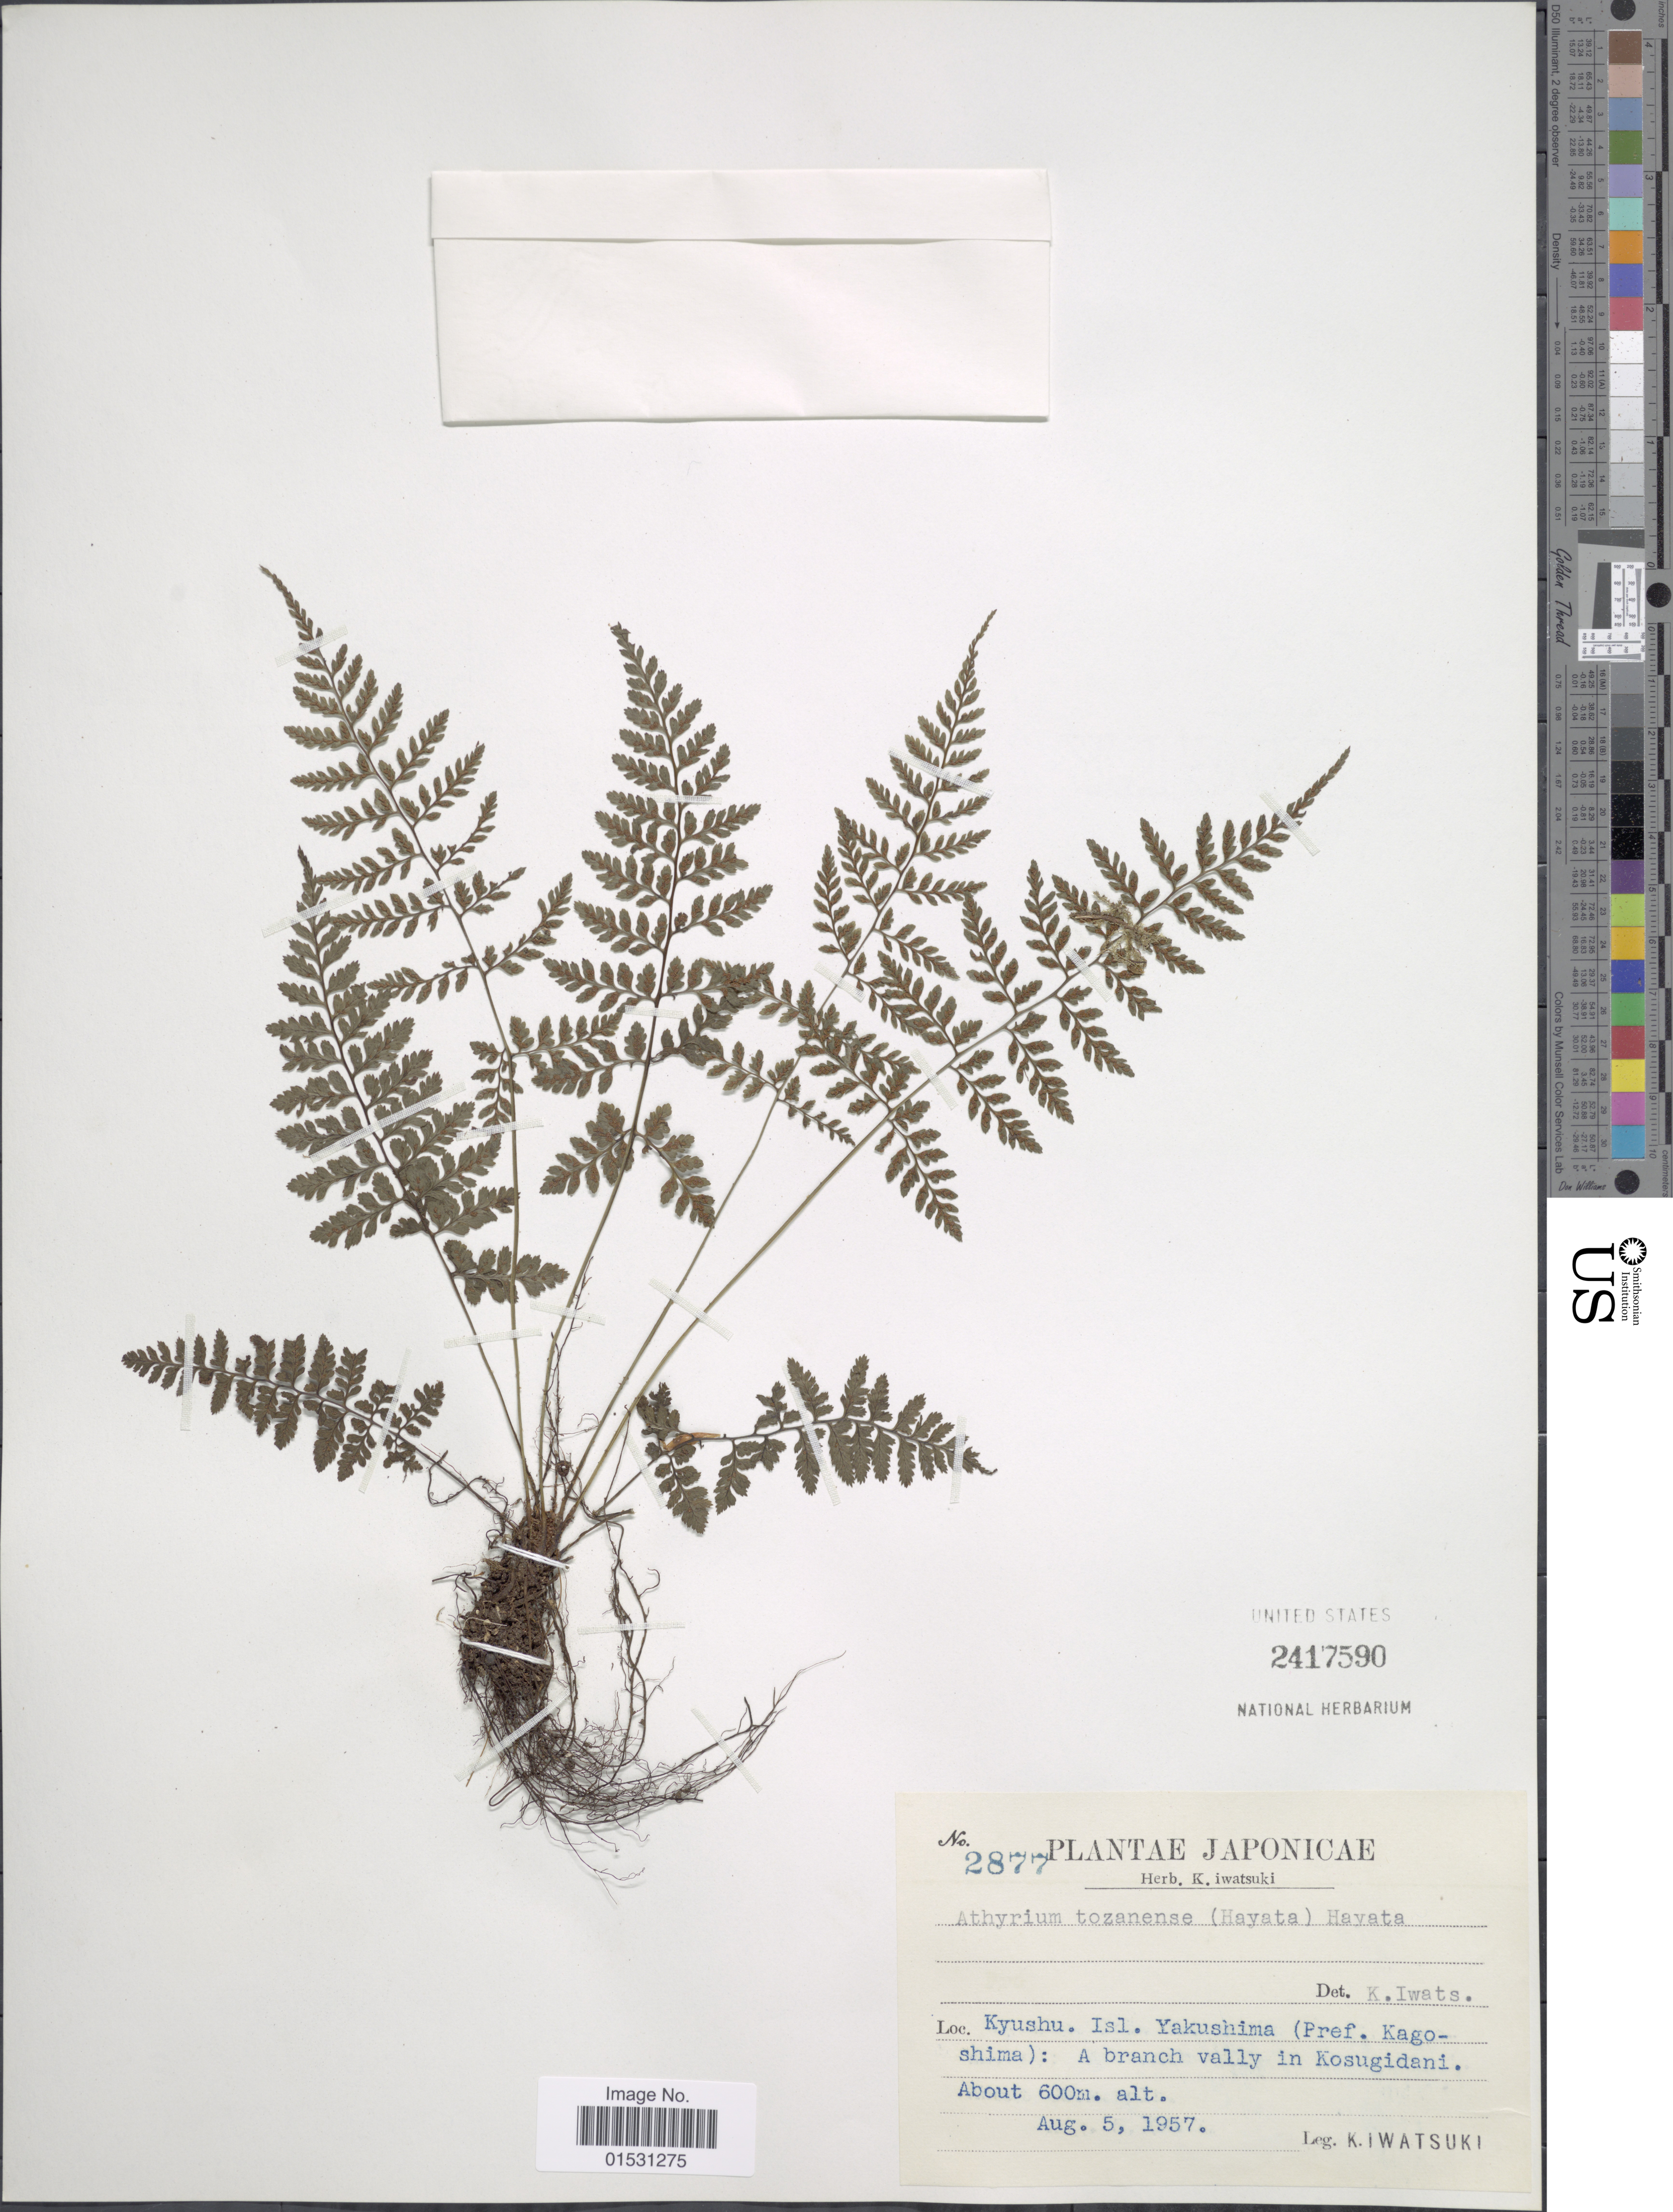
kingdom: Plantae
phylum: Tracheophyta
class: Polypodiopsida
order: Polypodiales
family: Athyriaceae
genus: Athyrium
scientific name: Athyrium tozanense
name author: (Hayata) Hayata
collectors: K. Iwatsuki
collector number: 2877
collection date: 1957-08-05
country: Japan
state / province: Kagosima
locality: Japonicae. Kyushu. Isl. Yakushima (Pref. Kagoshima): A branch valley in Kosugidani.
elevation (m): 600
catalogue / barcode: US 2417590